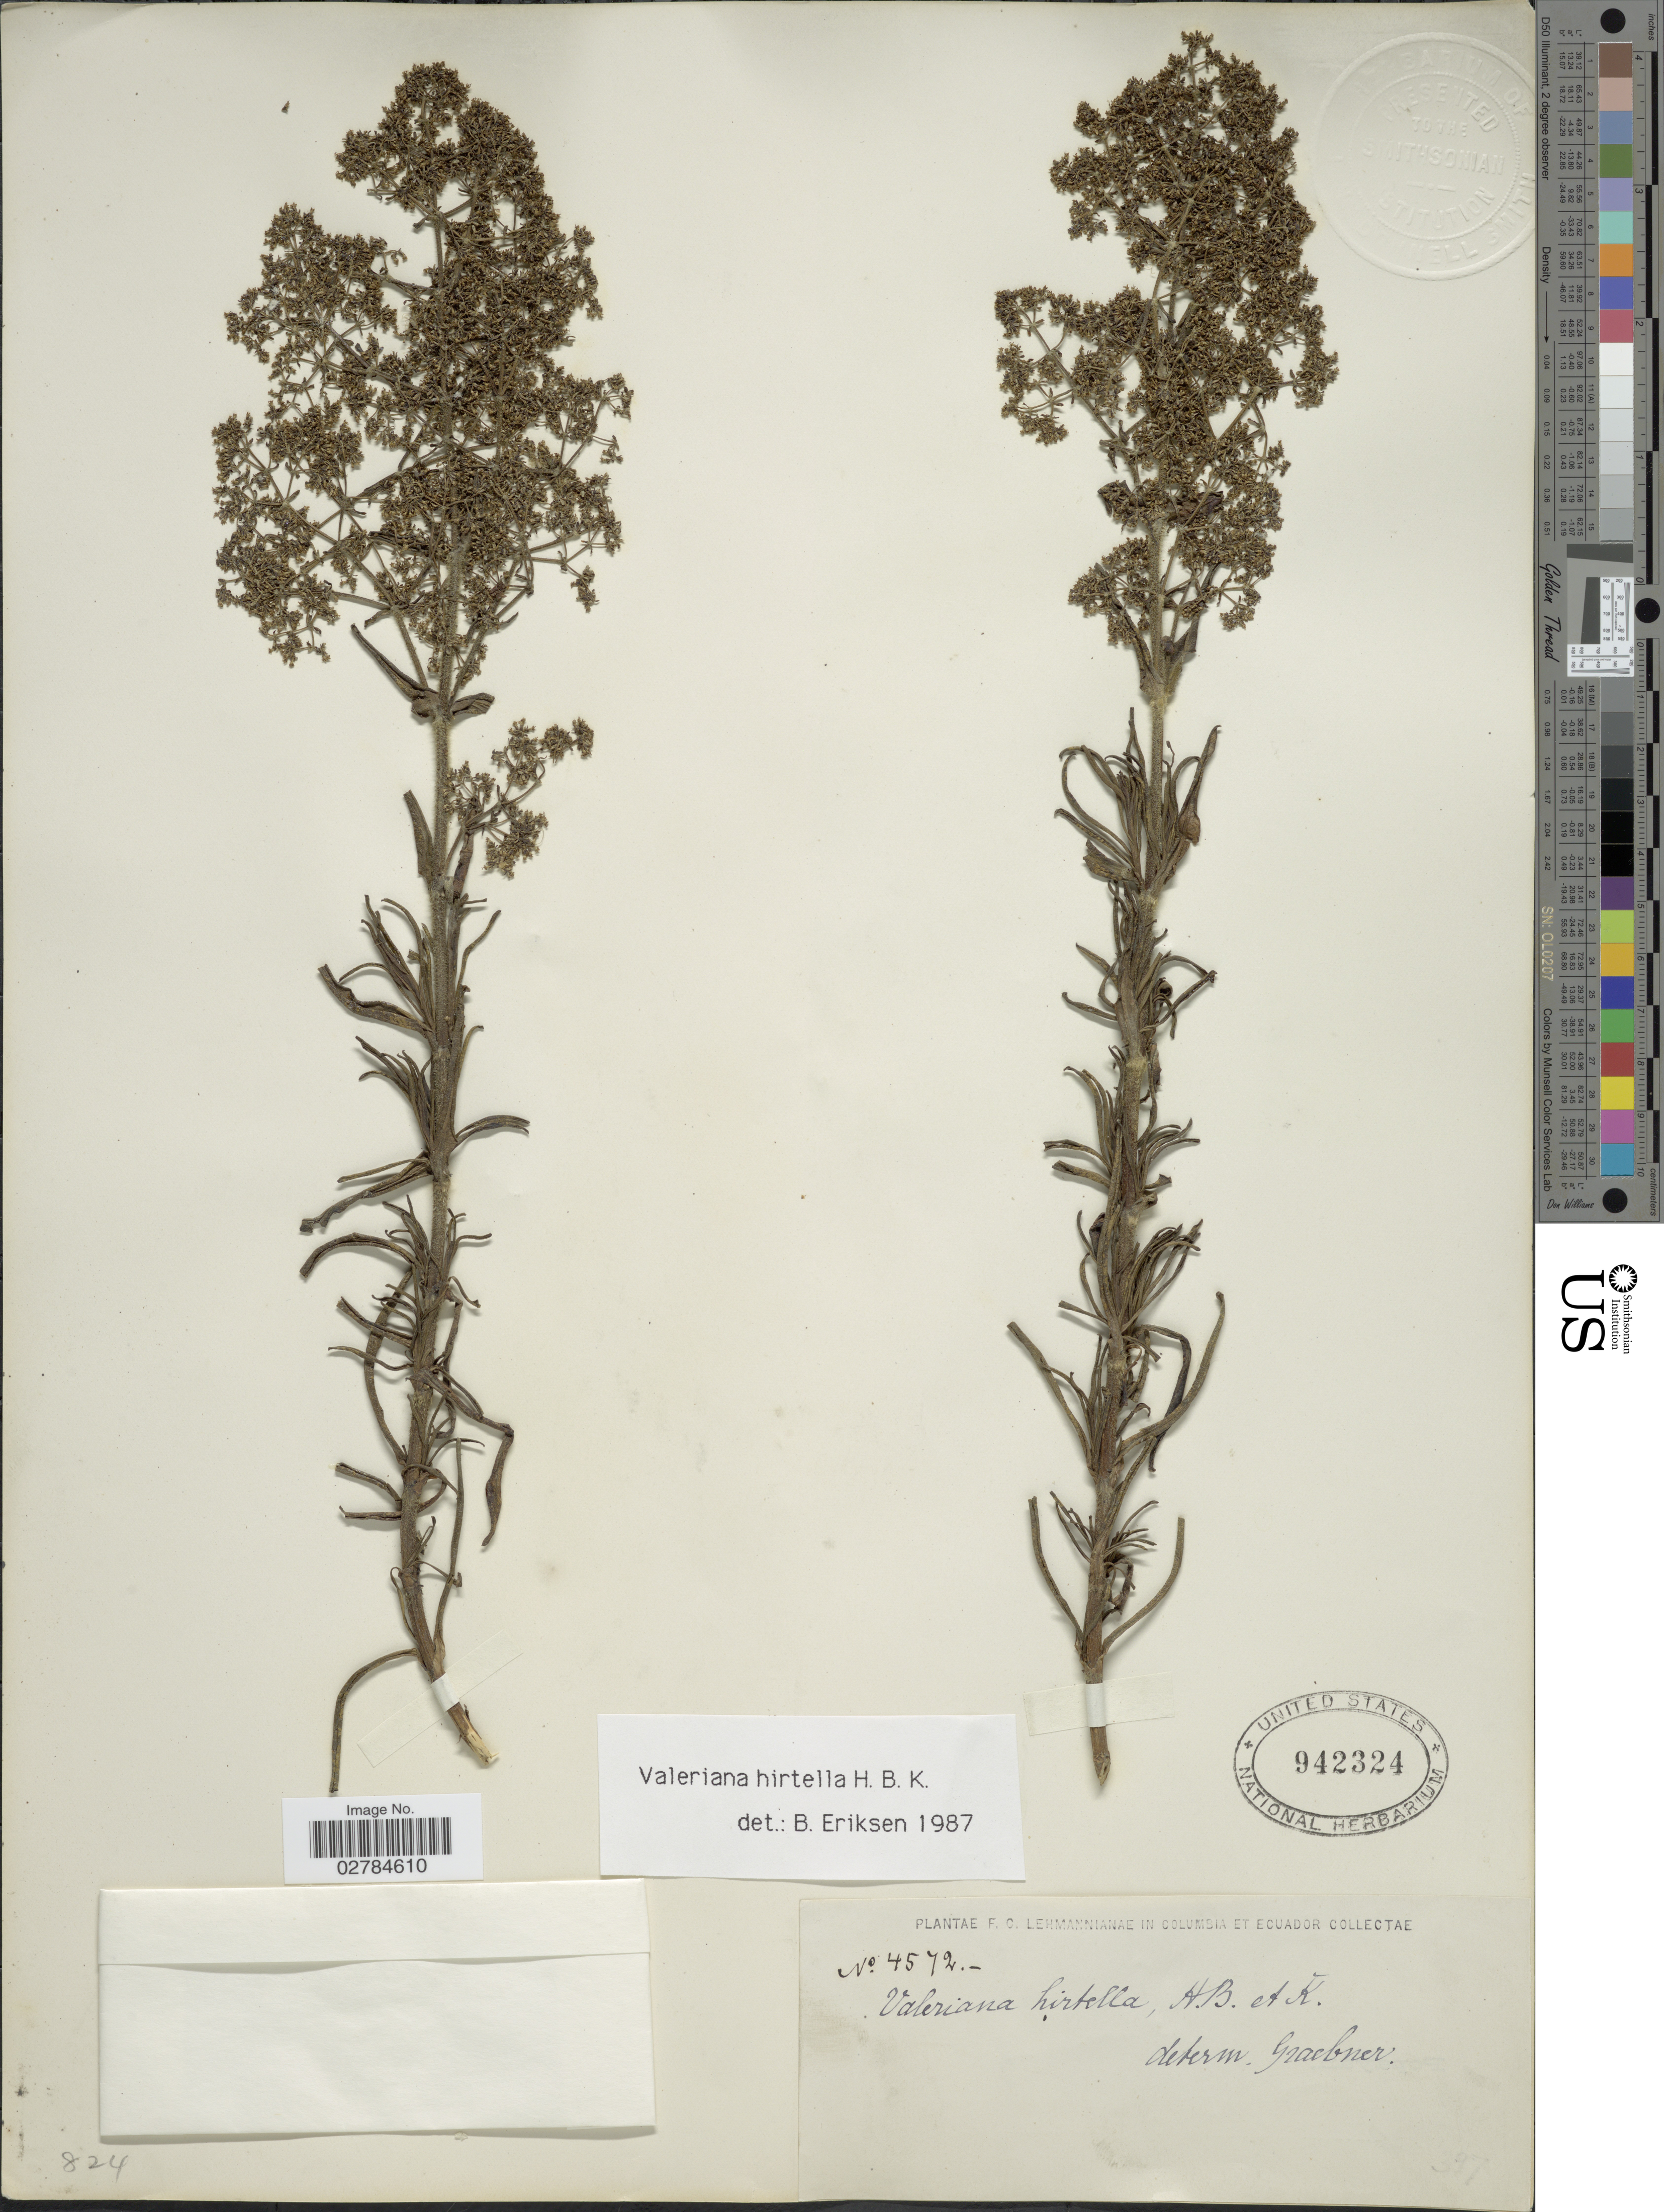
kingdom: Plantae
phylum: Tracheophyta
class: Magnoliopsida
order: Dipsacales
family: Caprifoliaceae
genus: Valeriana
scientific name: Valeriana hirtella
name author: Kunth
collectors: F. C. Lehmann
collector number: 4572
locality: Columbia et Ecuador.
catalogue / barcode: US 942324